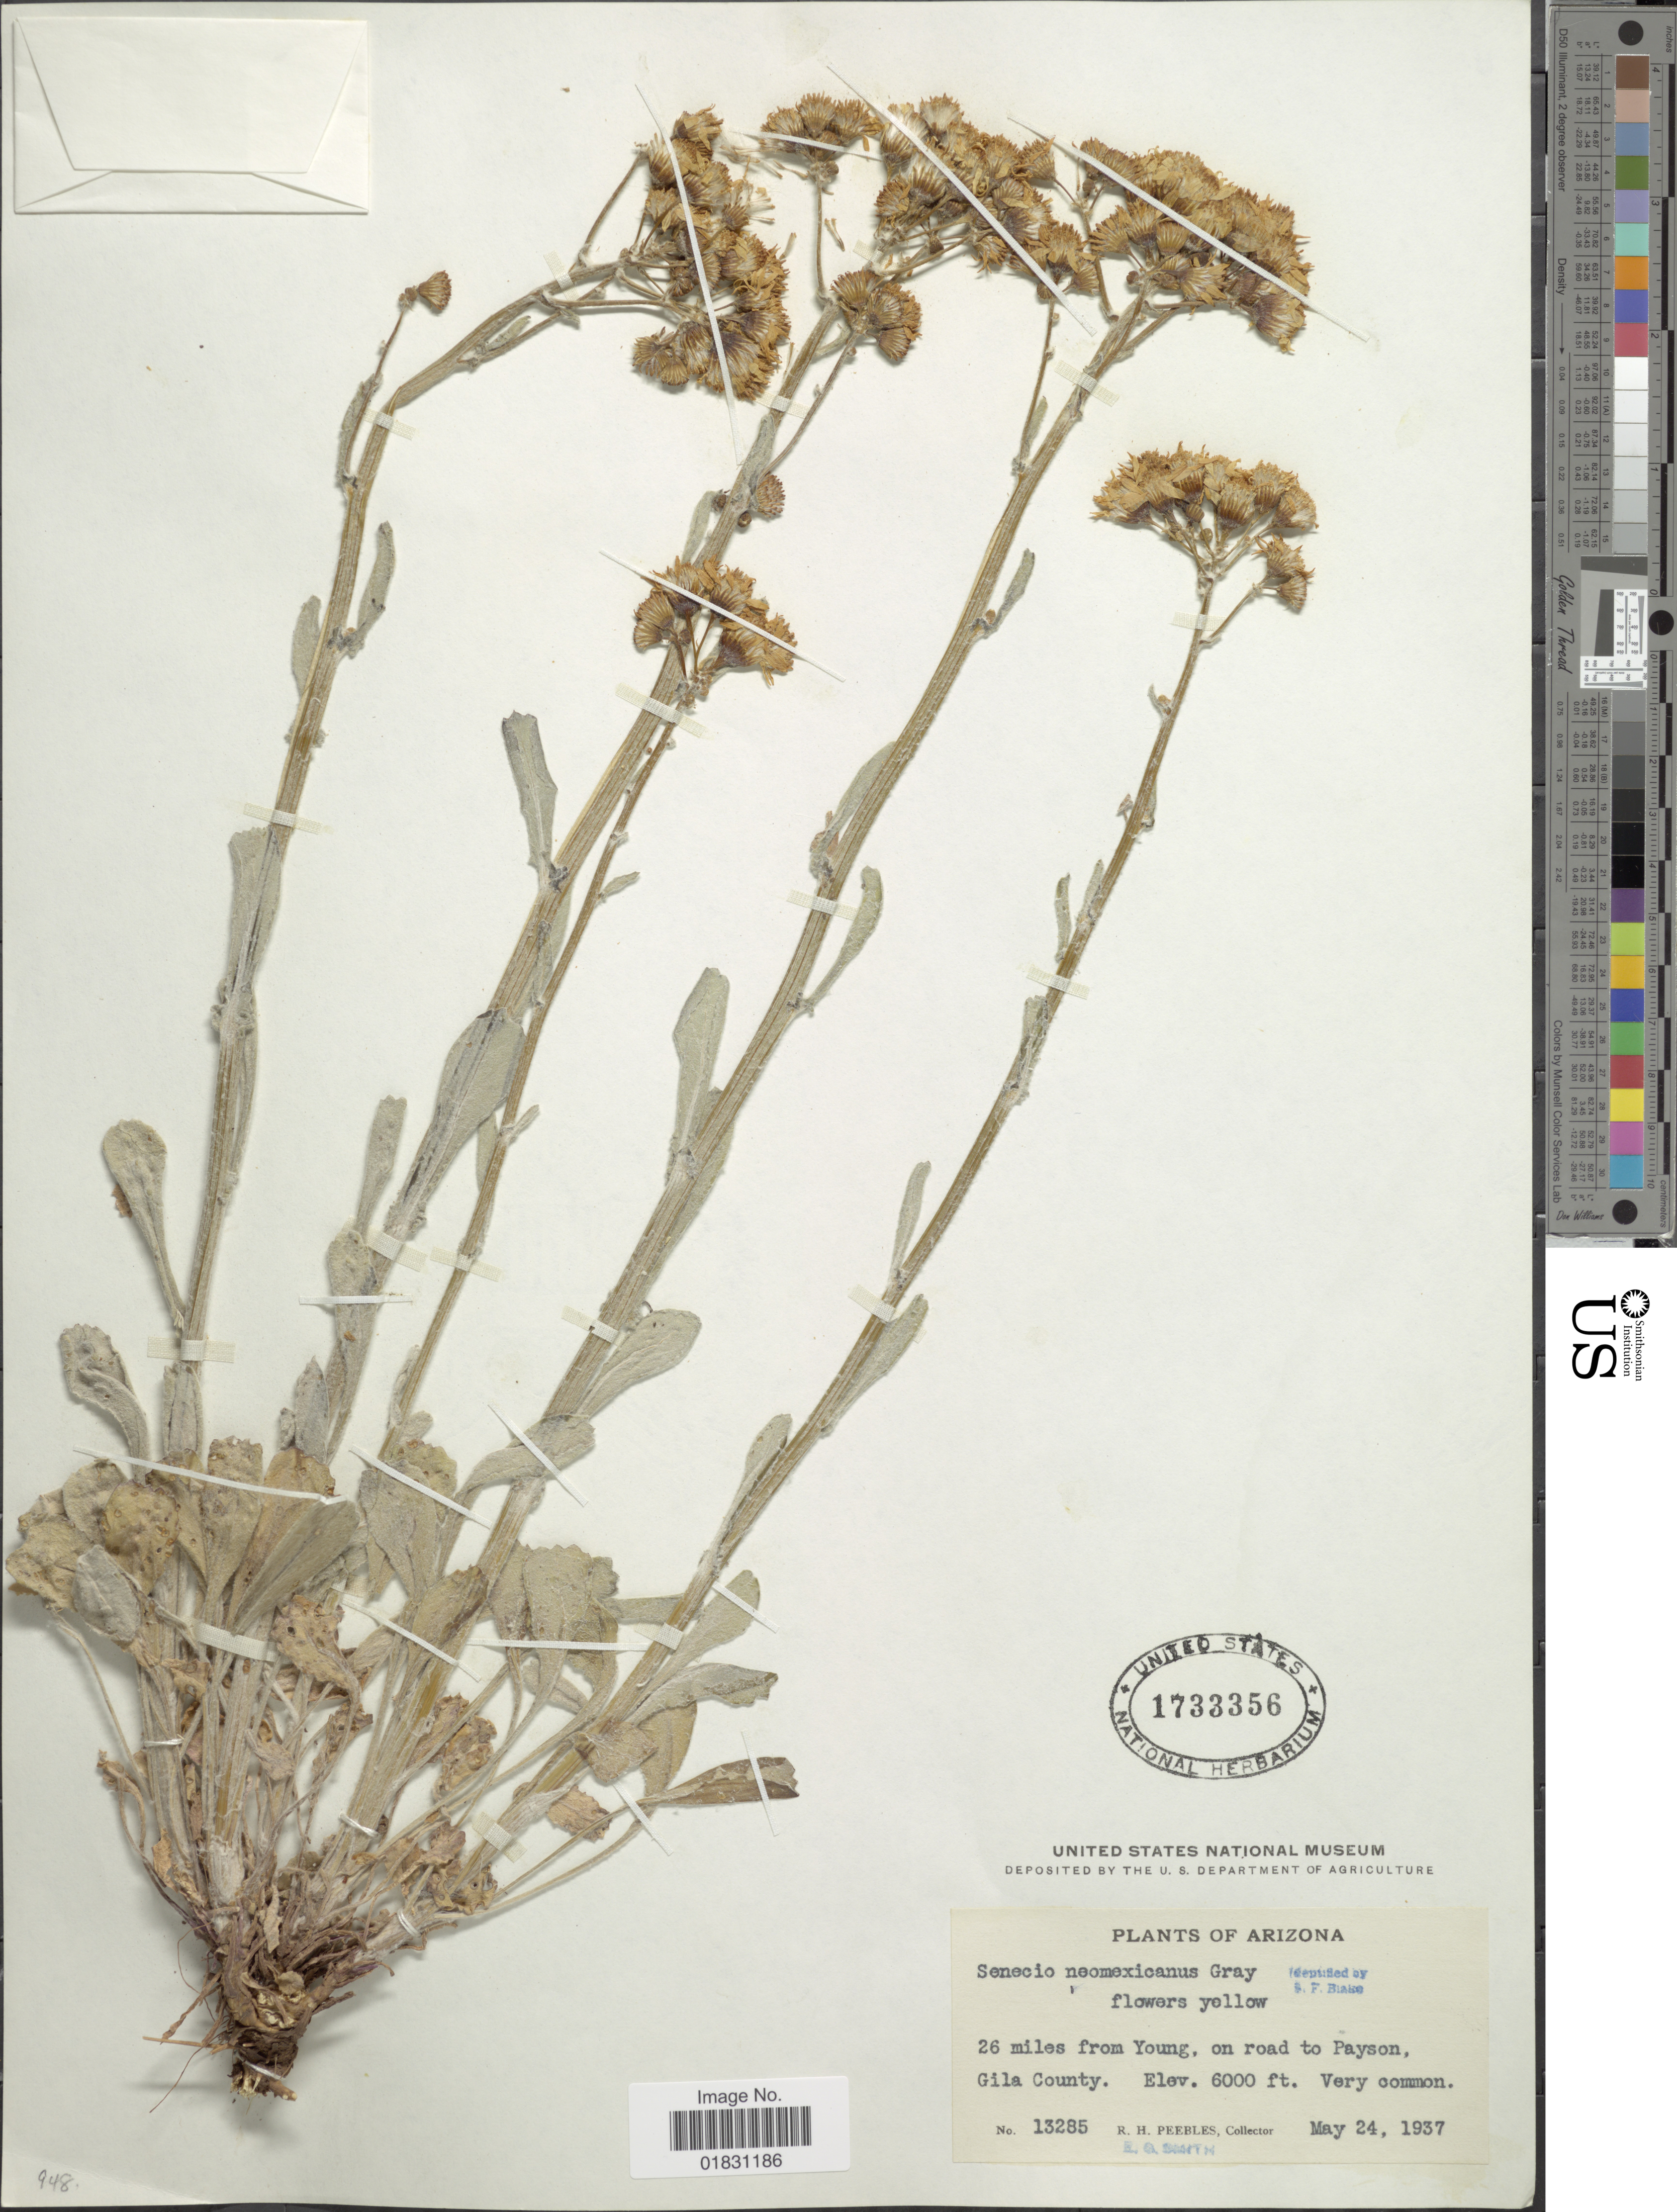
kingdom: Plantae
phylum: Tracheophyta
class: Magnoliopsida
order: Asterales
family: Asteraceae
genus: Packera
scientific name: Packera neomexicana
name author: (A. Gray) W.A. Weber & Á. Löve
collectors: R. H. Peebles & E. G. Smith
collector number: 13285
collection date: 1937-05-24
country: United States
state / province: Arizona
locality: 26 miles from Young, on road to Payson, Gila County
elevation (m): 1829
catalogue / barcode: US 1733356